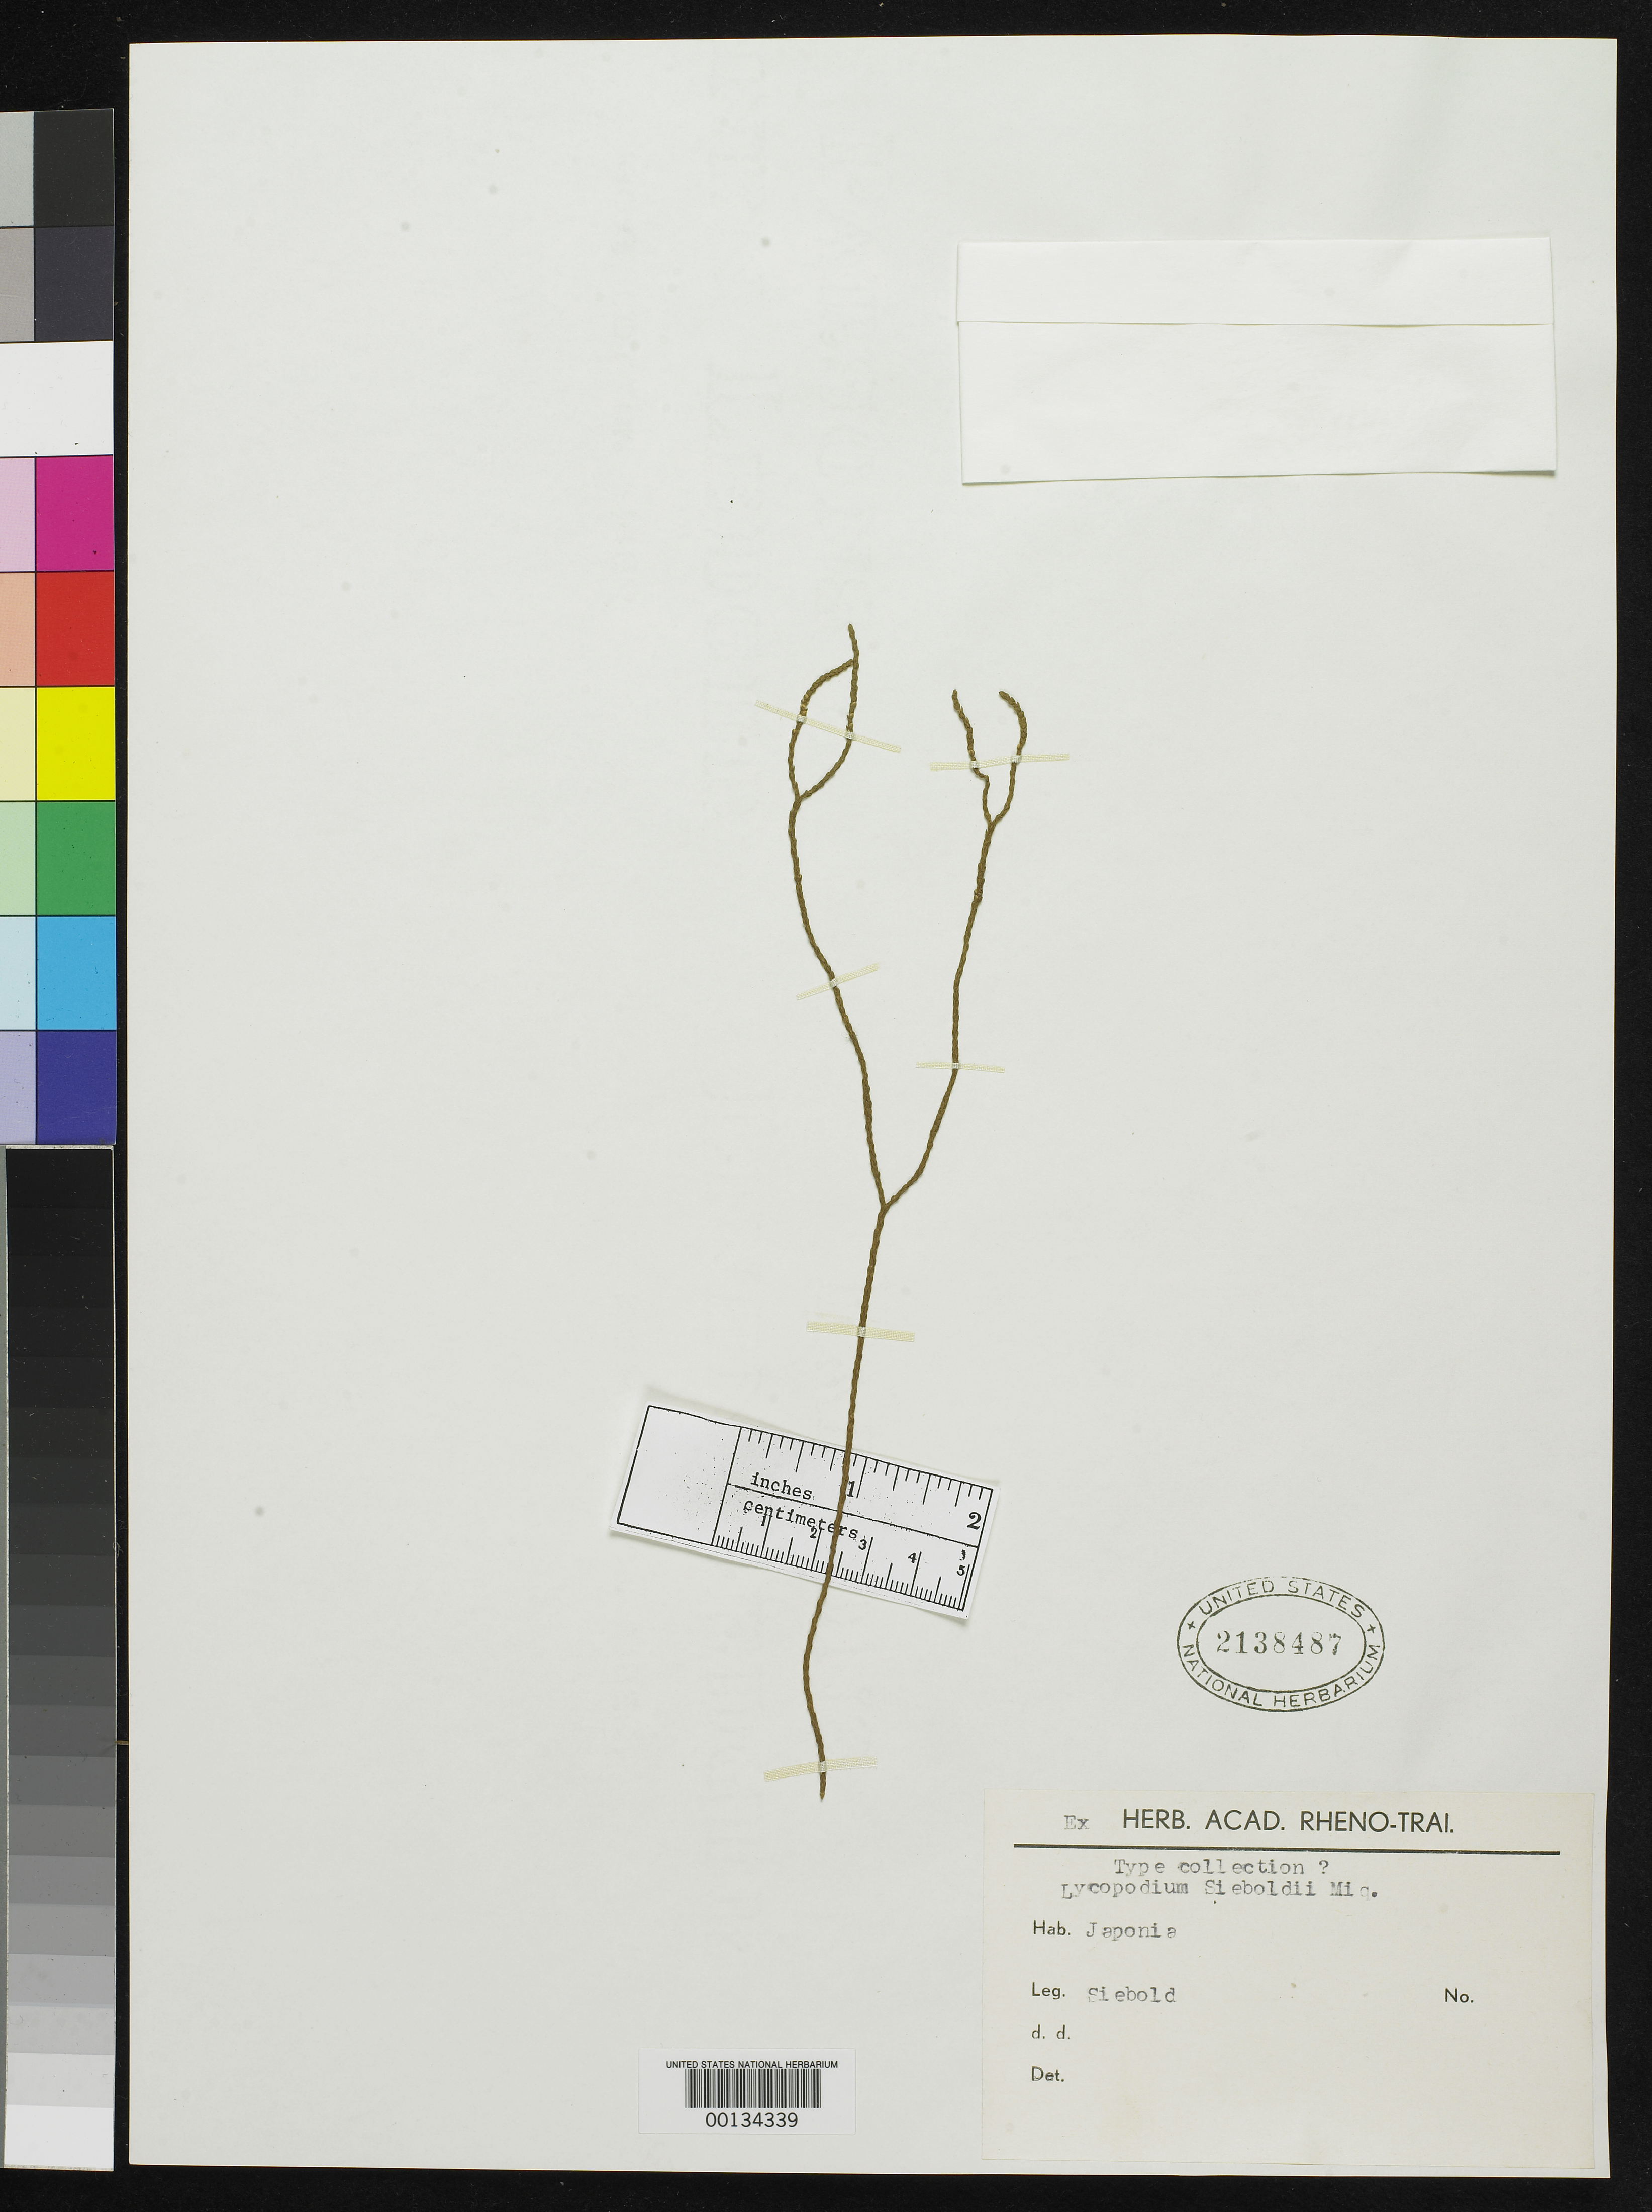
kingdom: Plantae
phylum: Tracheophyta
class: Lycopodiopsida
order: Lycopodiales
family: Lycopodiaceae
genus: Lycopodium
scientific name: Lycopodium sieboldii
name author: Miq.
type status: Holotype Fragment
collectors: P. F. Siebold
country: Japan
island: Honshu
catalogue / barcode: US 2138487